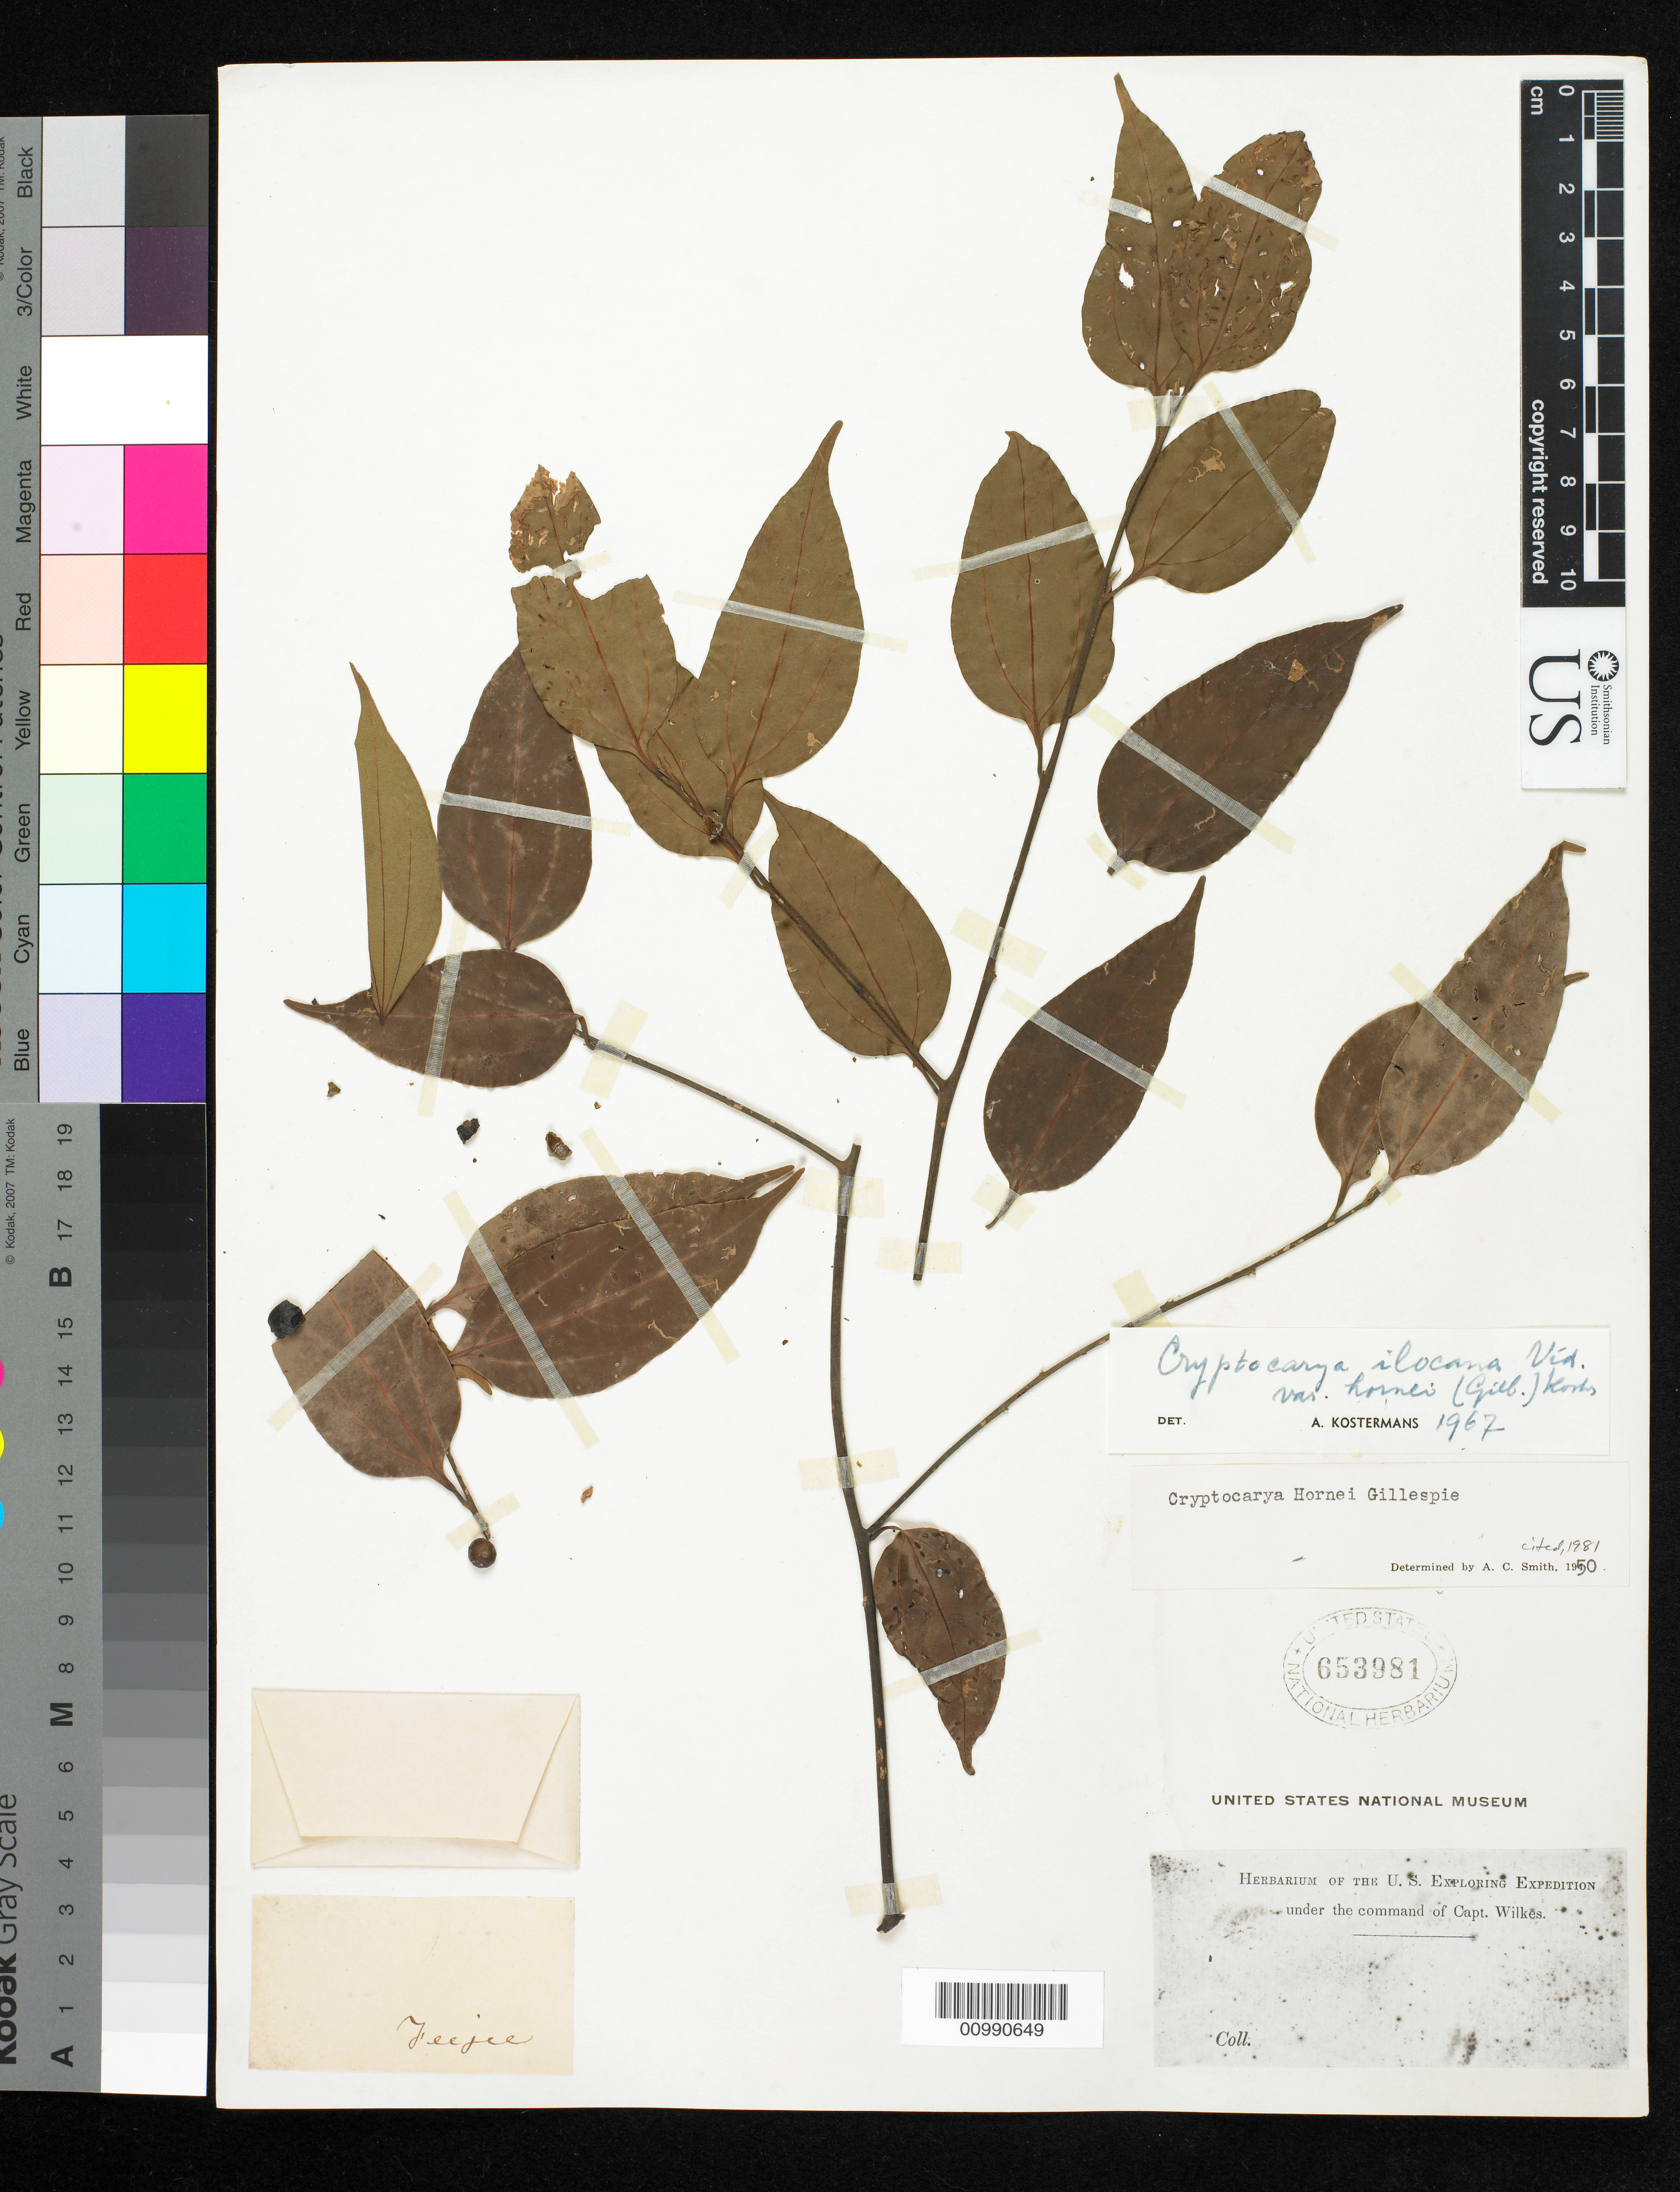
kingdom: Plantae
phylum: Tracheophyta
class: Magnoliopsida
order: Laurales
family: Lauraceae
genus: Cryptocarya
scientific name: Cryptocarya hornei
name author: Gillespie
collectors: Wilkes Explor. Exped.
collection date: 1838/1842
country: Fiji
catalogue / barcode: US 653981